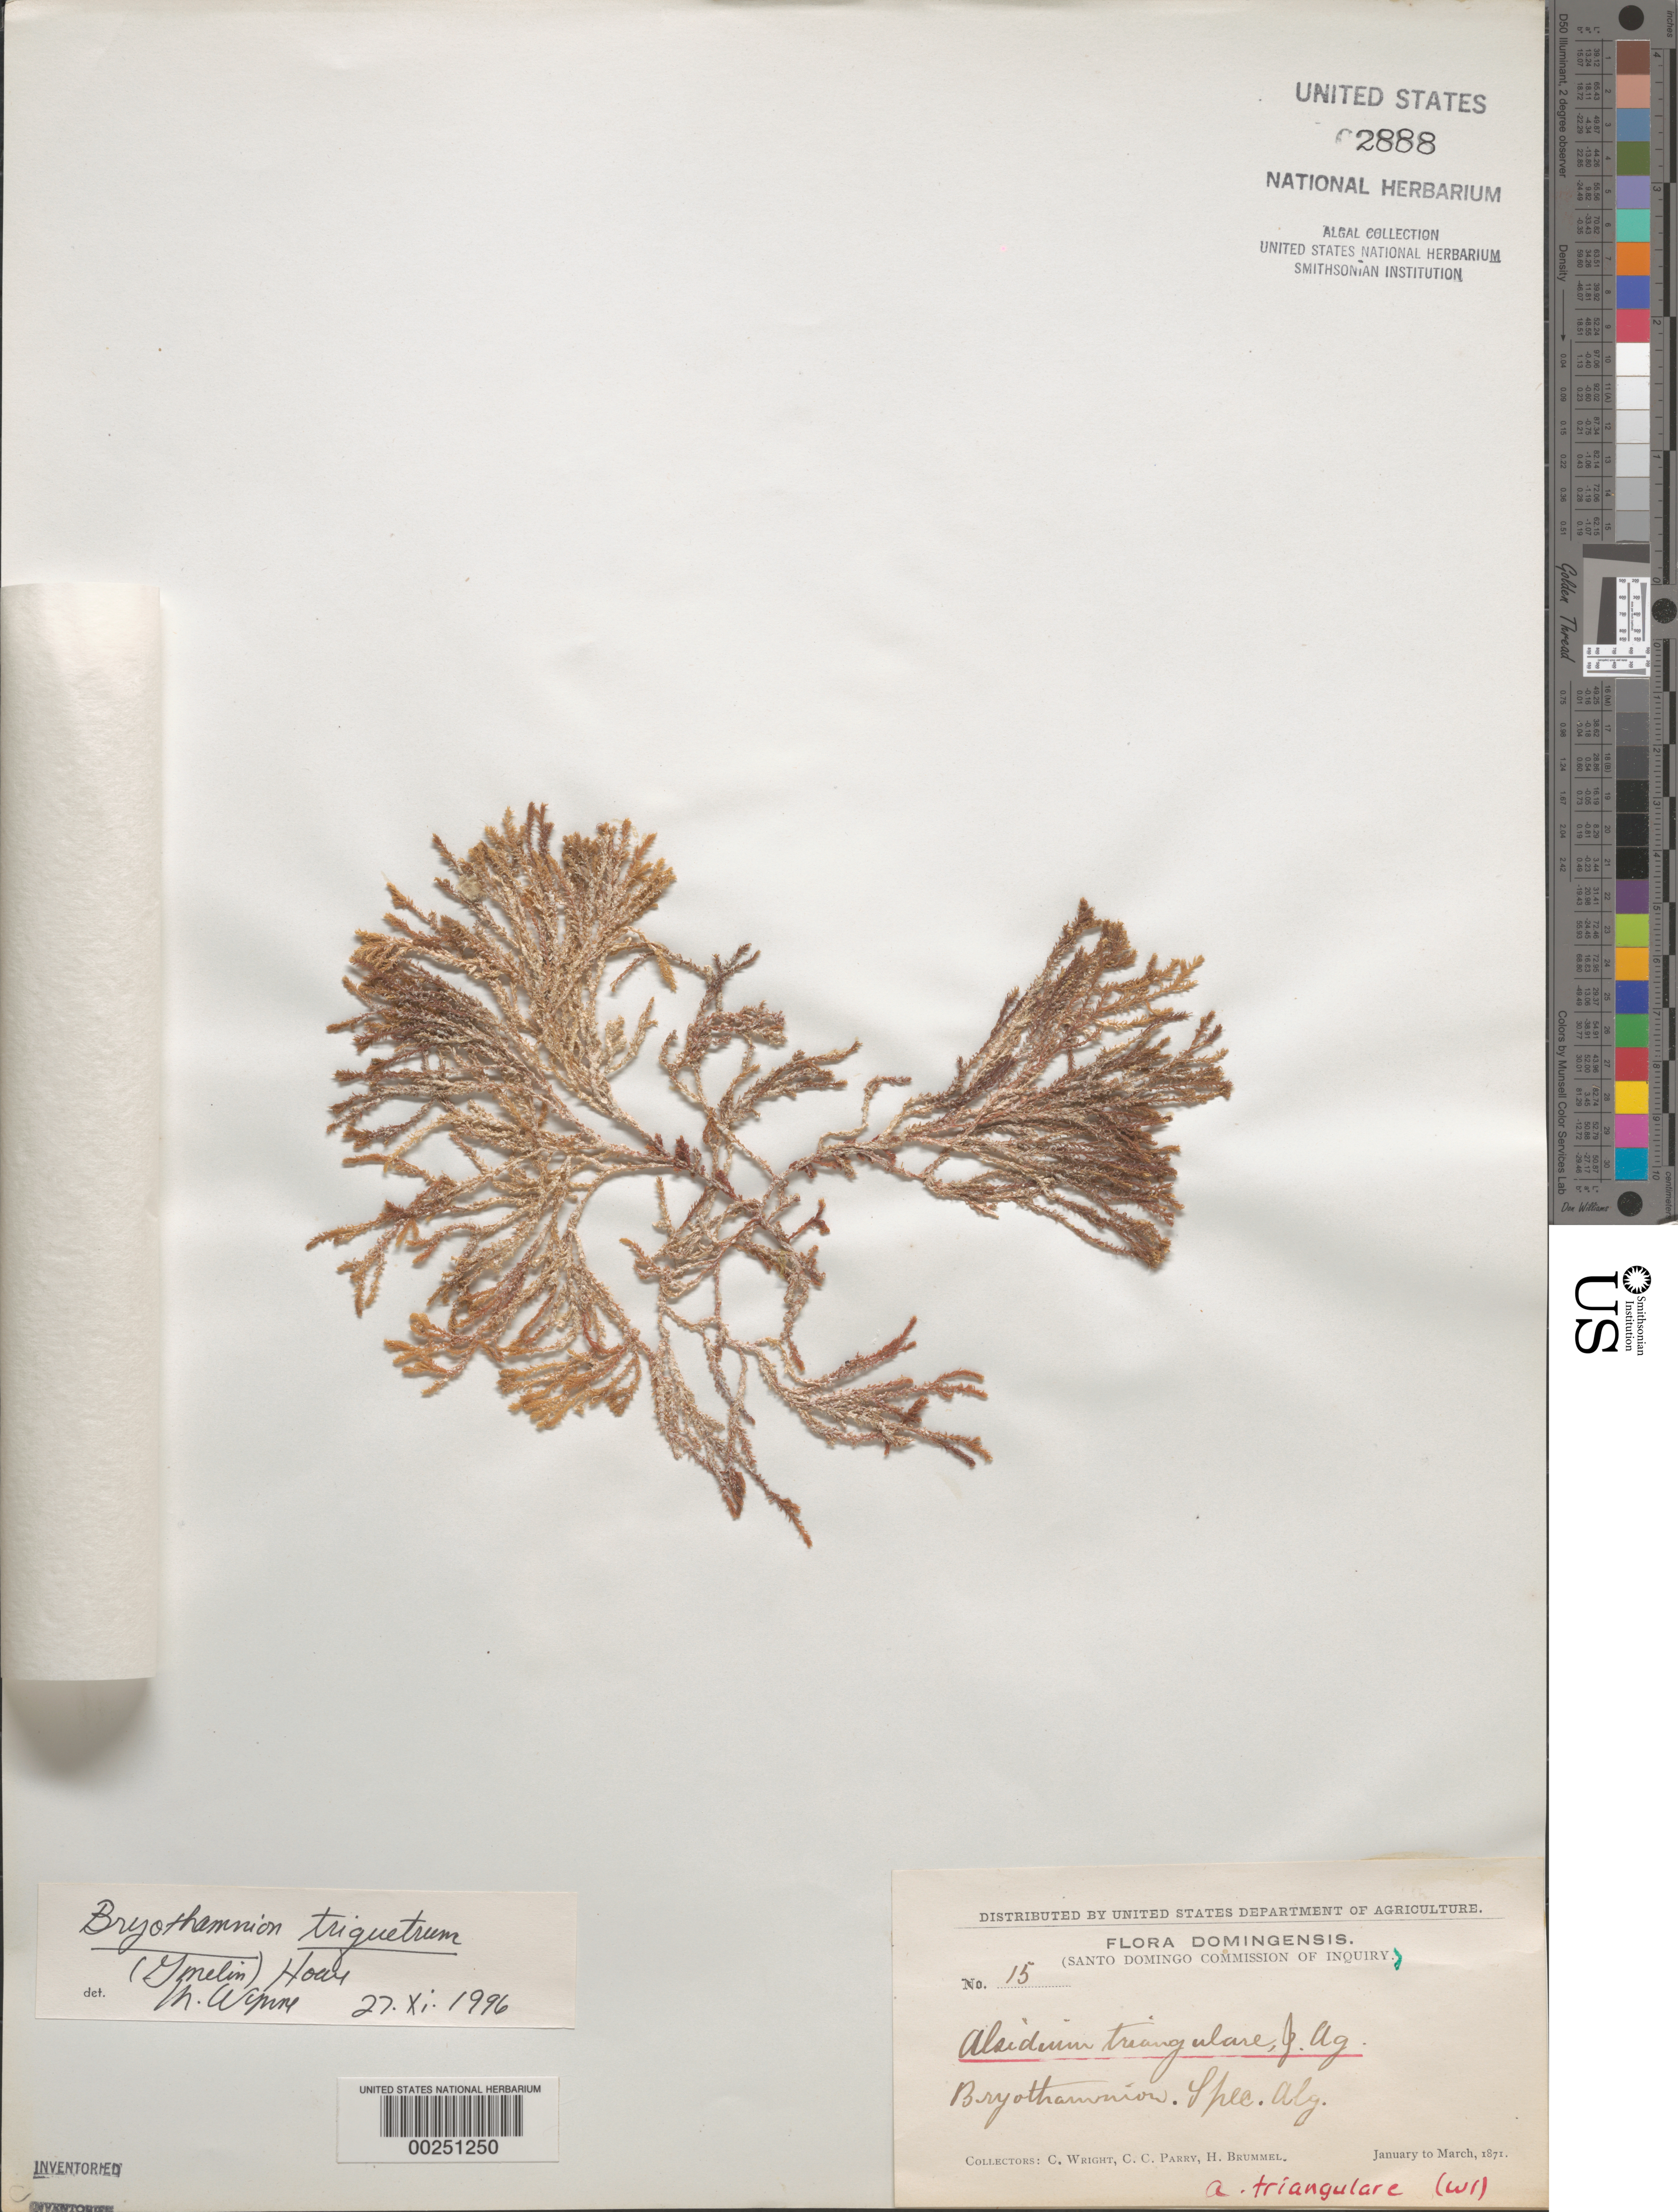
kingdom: Plantae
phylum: Rhodophyta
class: Florideophyceae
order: Ceramiales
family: Rhodomelaceae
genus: Alsidium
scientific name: Alsidium triquetrum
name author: (S.G. Gmel.) Trevis.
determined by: Algae name updating Project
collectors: C. Wright, C. C. Parry & H. Brummel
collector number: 15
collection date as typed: Jan 1871 to -- Mar 1871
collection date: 1871-01/1871-03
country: Dominican Republic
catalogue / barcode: US 2888